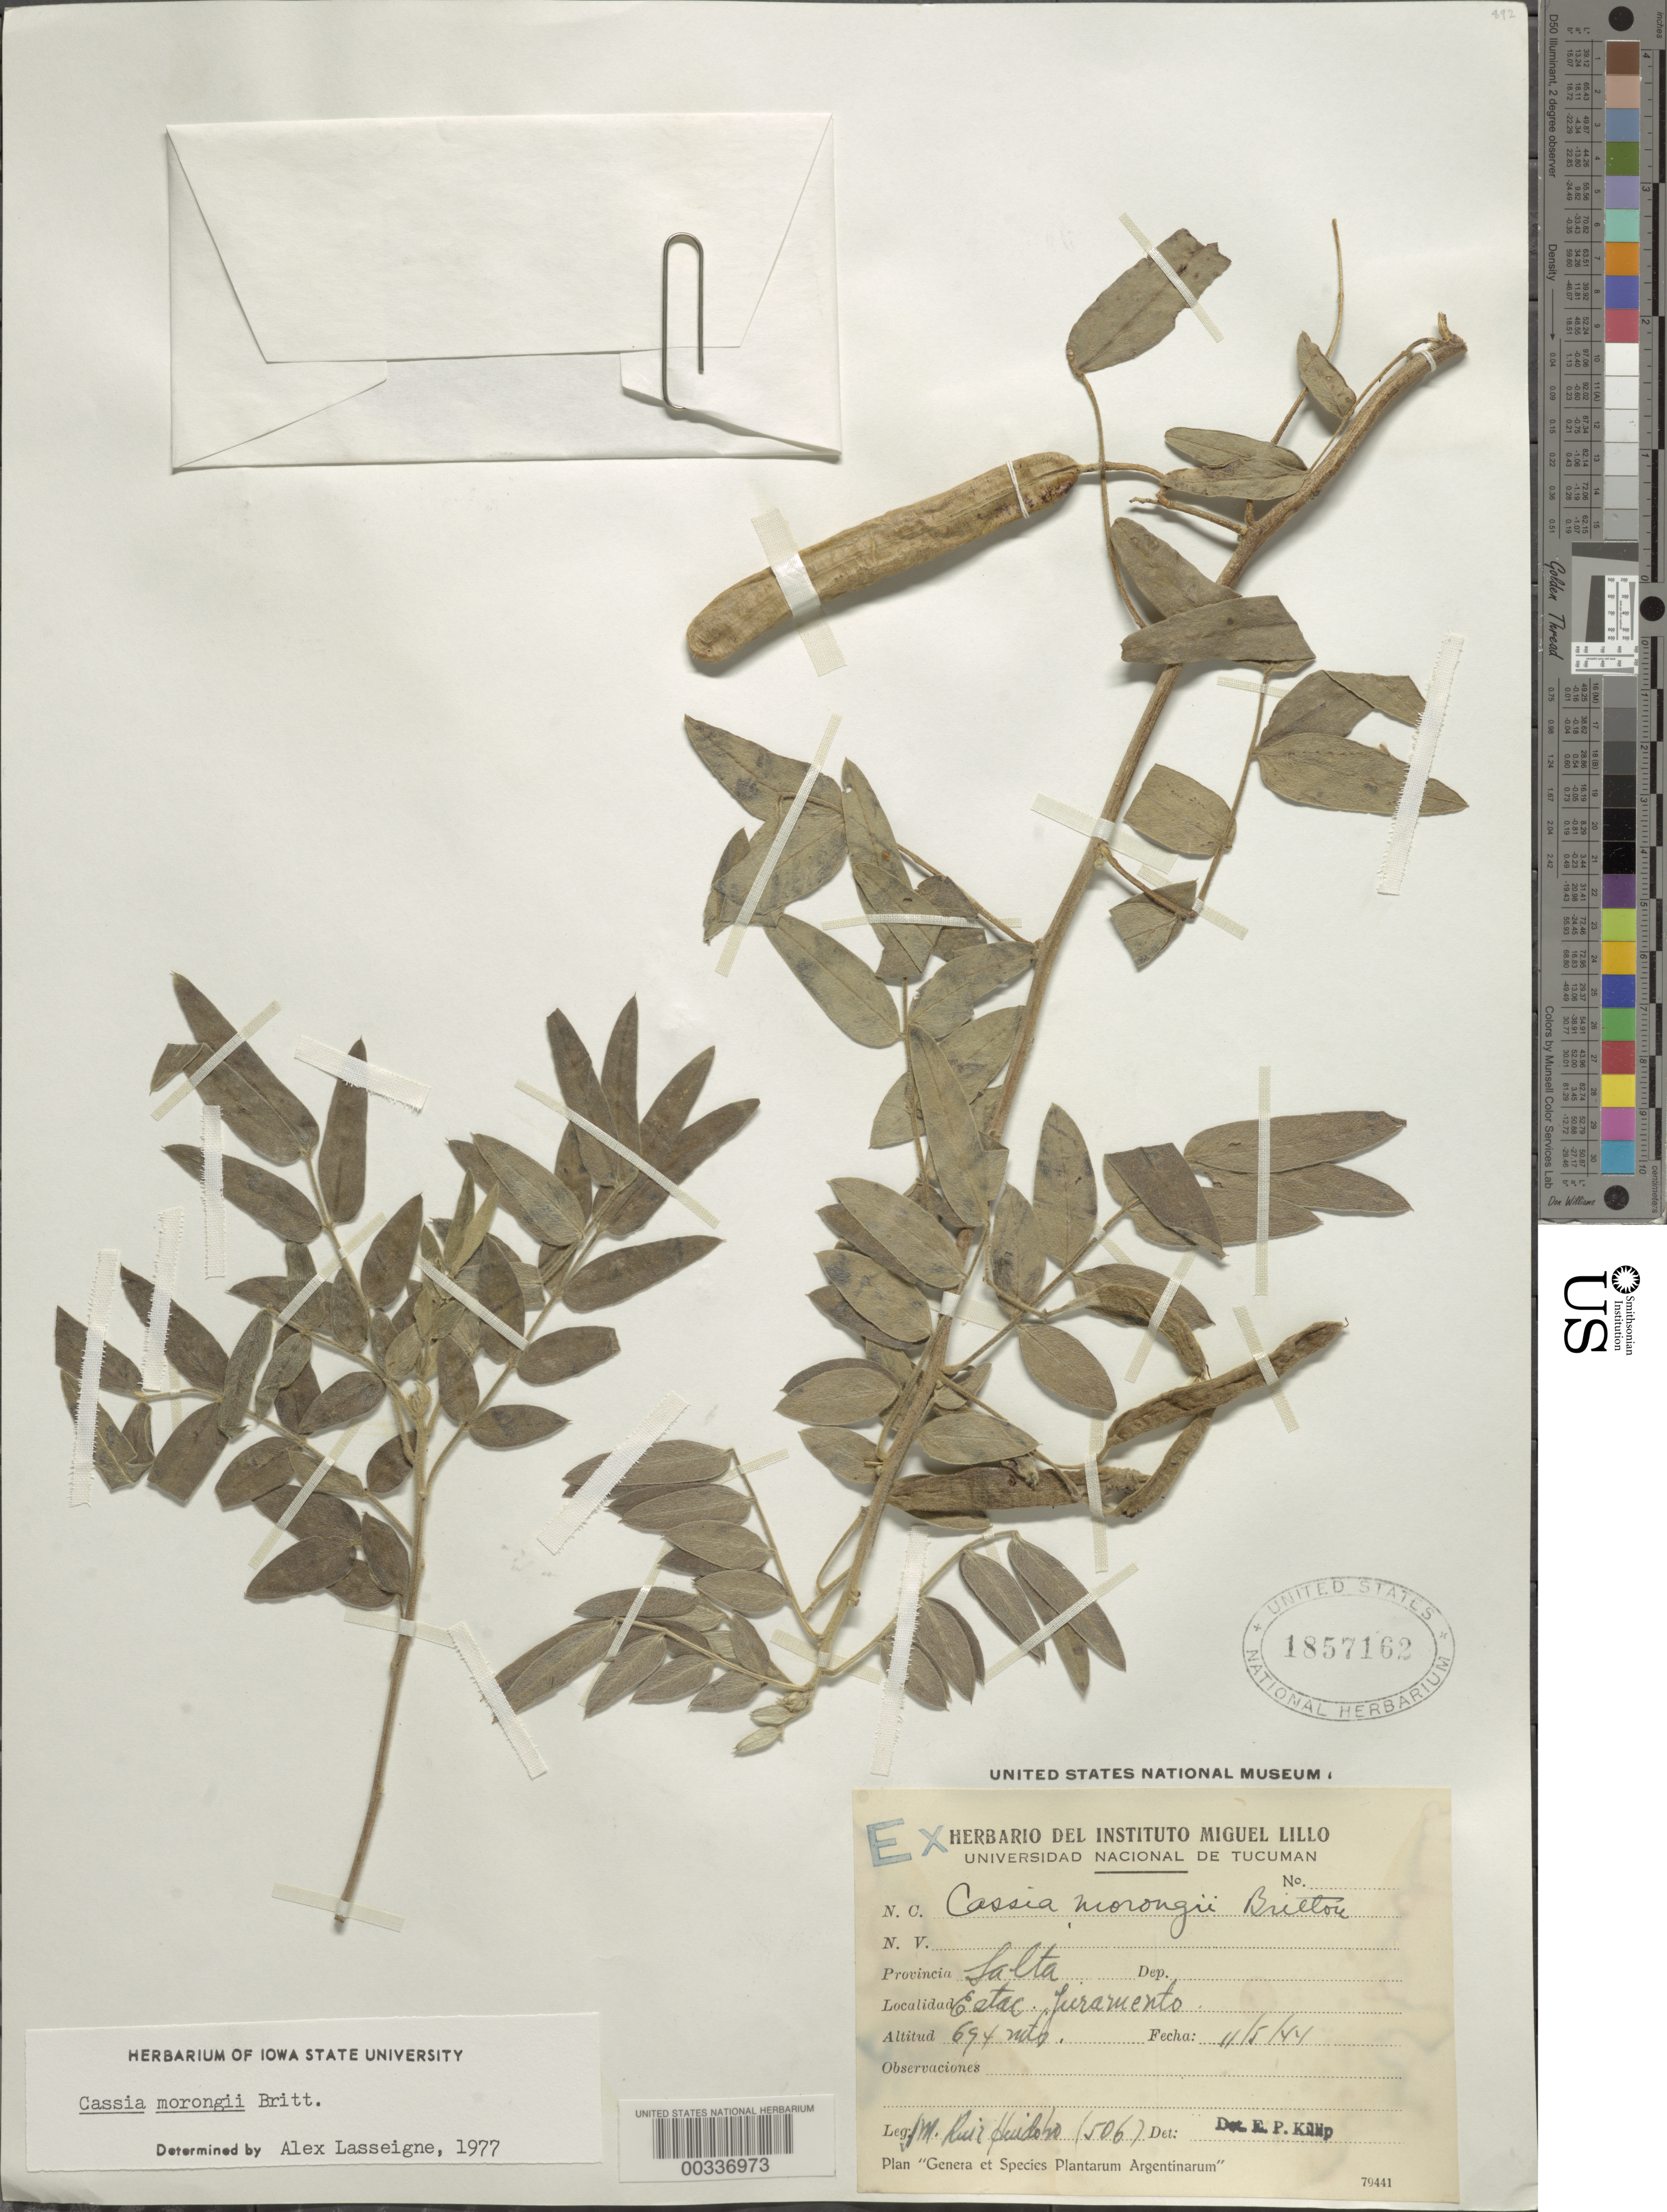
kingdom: Plantae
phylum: Tracheophyta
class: Magnoliopsida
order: Fabales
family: Fabaceae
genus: Senna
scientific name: Senna morongii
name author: (Britton) H.S. Irwin & Barneby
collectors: M. Ruiz Huidobro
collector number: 506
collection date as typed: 11 May 1944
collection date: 1944-05-11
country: Argentina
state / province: Salta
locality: Estac. Juramento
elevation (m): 694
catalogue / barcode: US 1857162